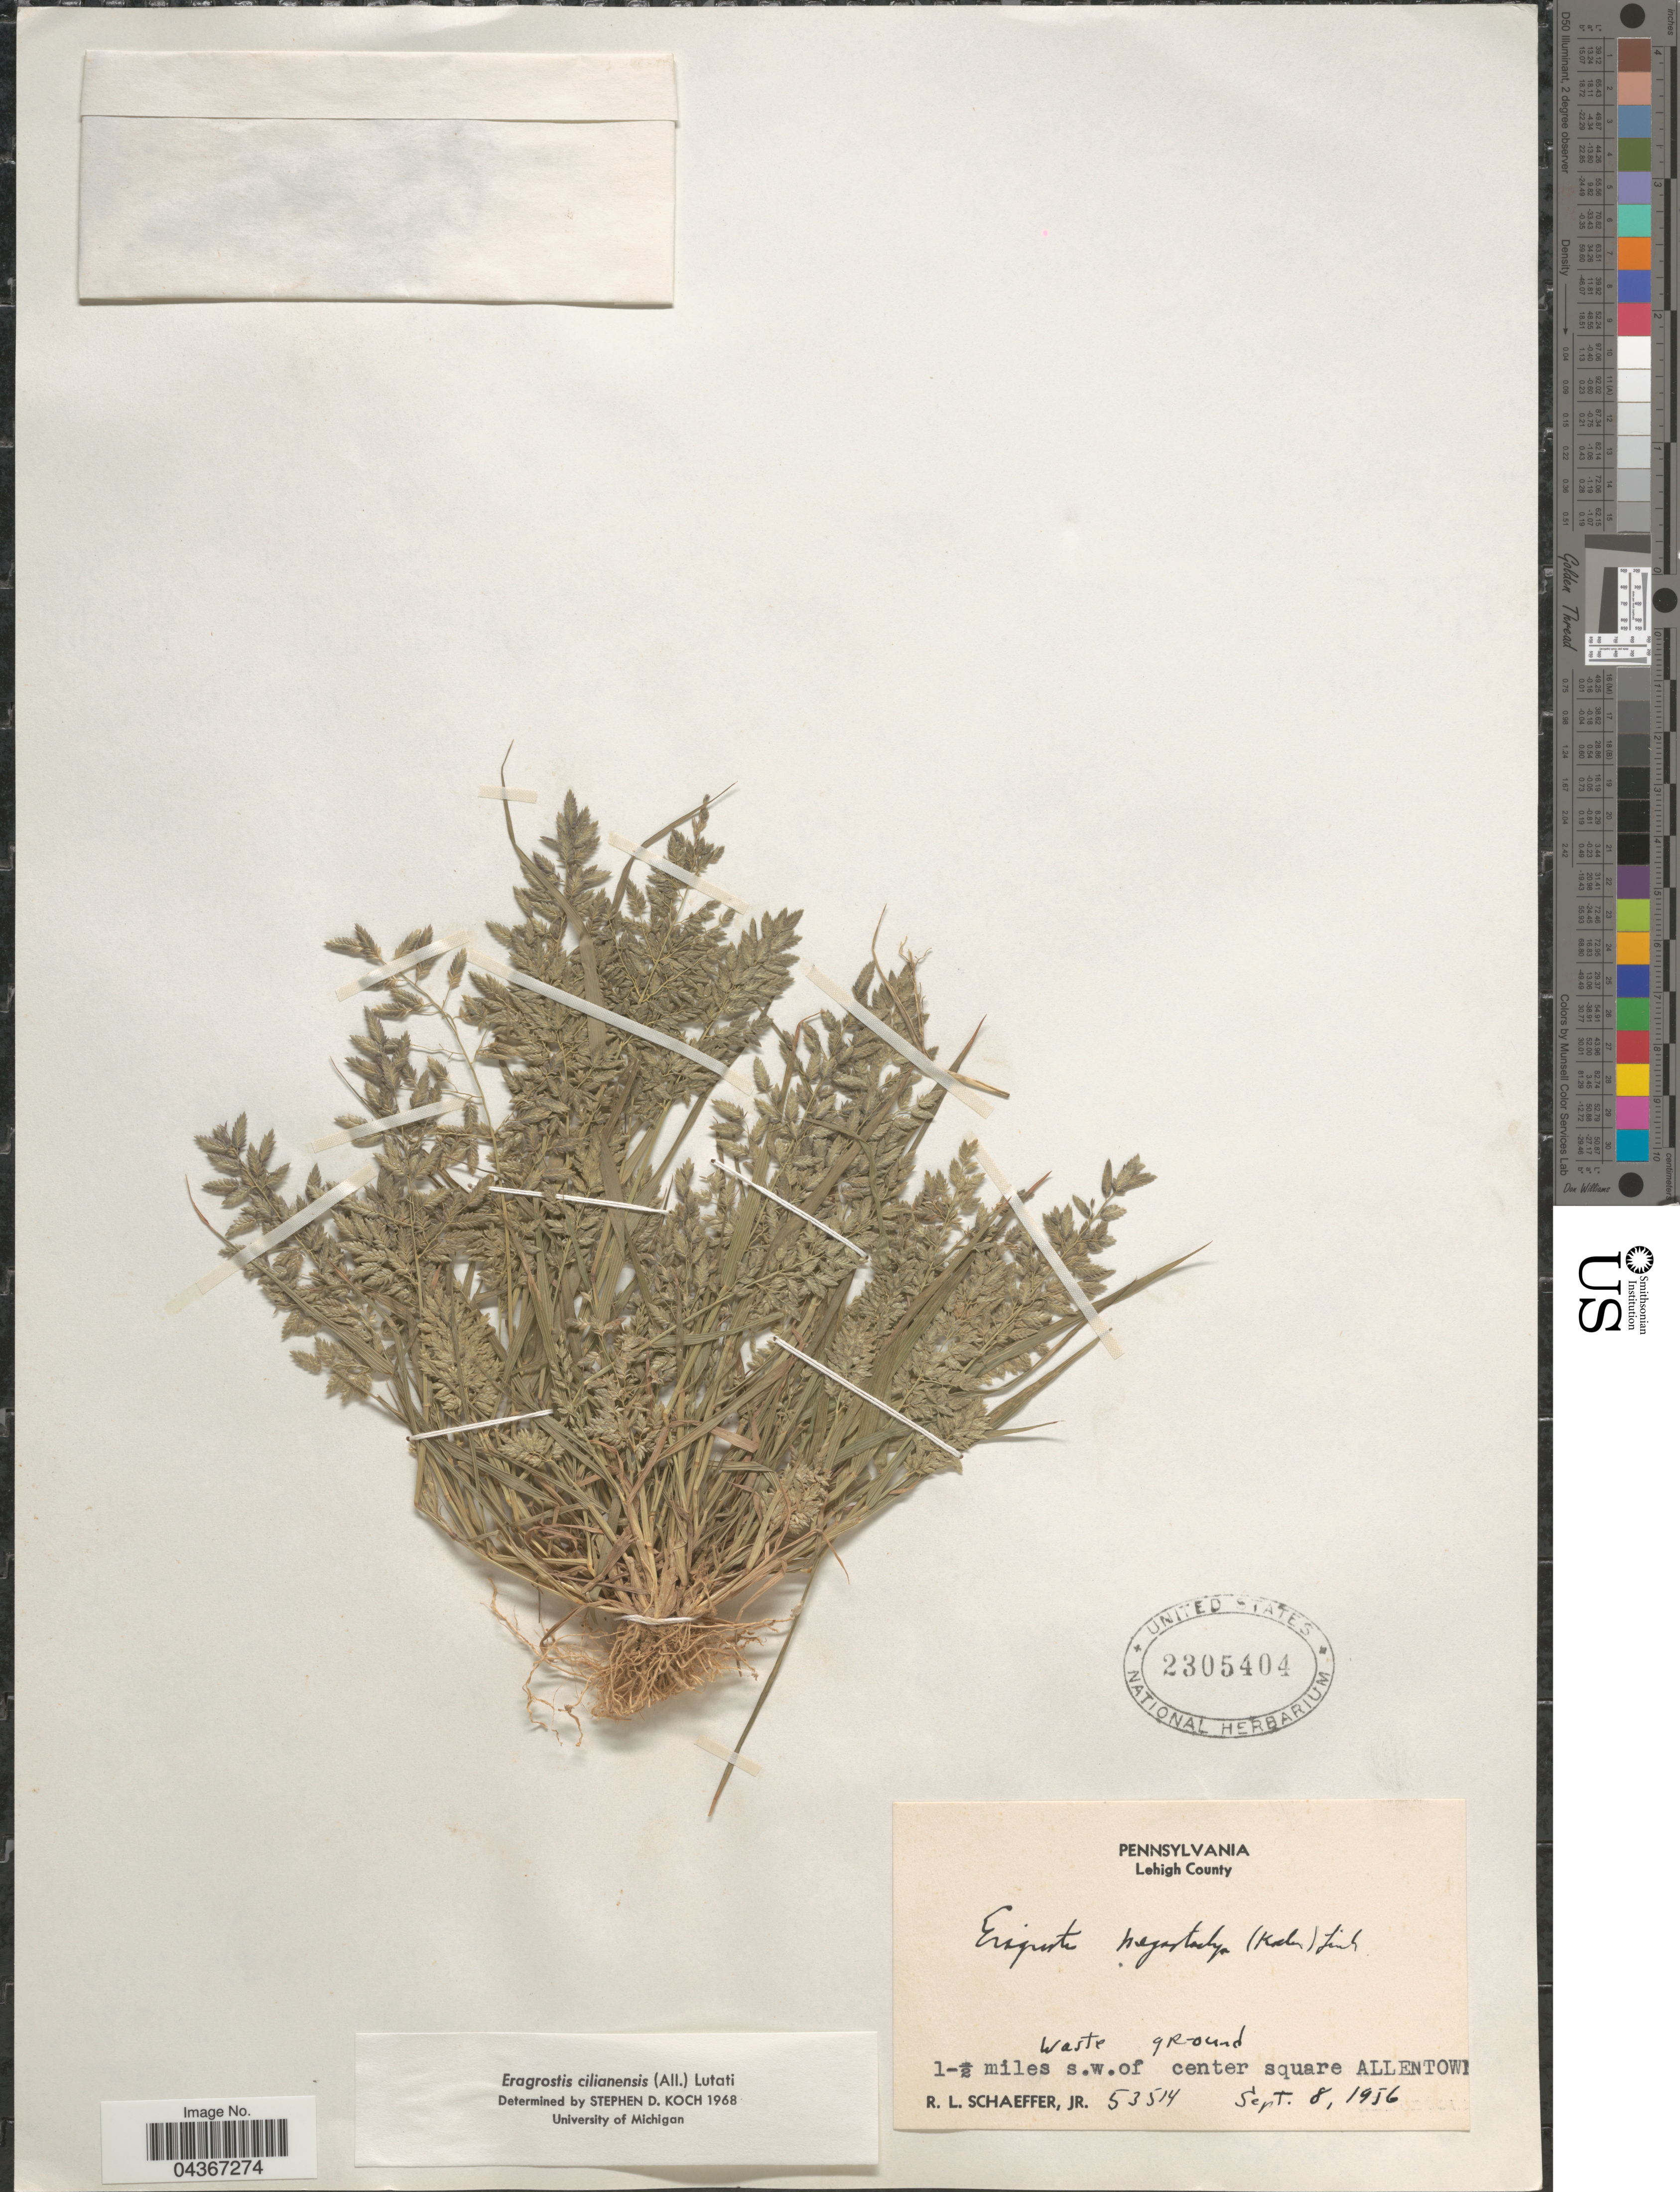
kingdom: Plantae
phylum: Tracheophyta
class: Liliopsida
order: Poales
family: Poaceae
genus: Eragrostis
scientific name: Eragrostis cilianensis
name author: (Bellardi) Vignolo ex Janch.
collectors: R. Schaeffer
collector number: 53514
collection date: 1956-09-08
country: United States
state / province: Pennsylvania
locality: Lehigh County. 1-½ miles s.w.of center square Allentown.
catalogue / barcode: US 2305404